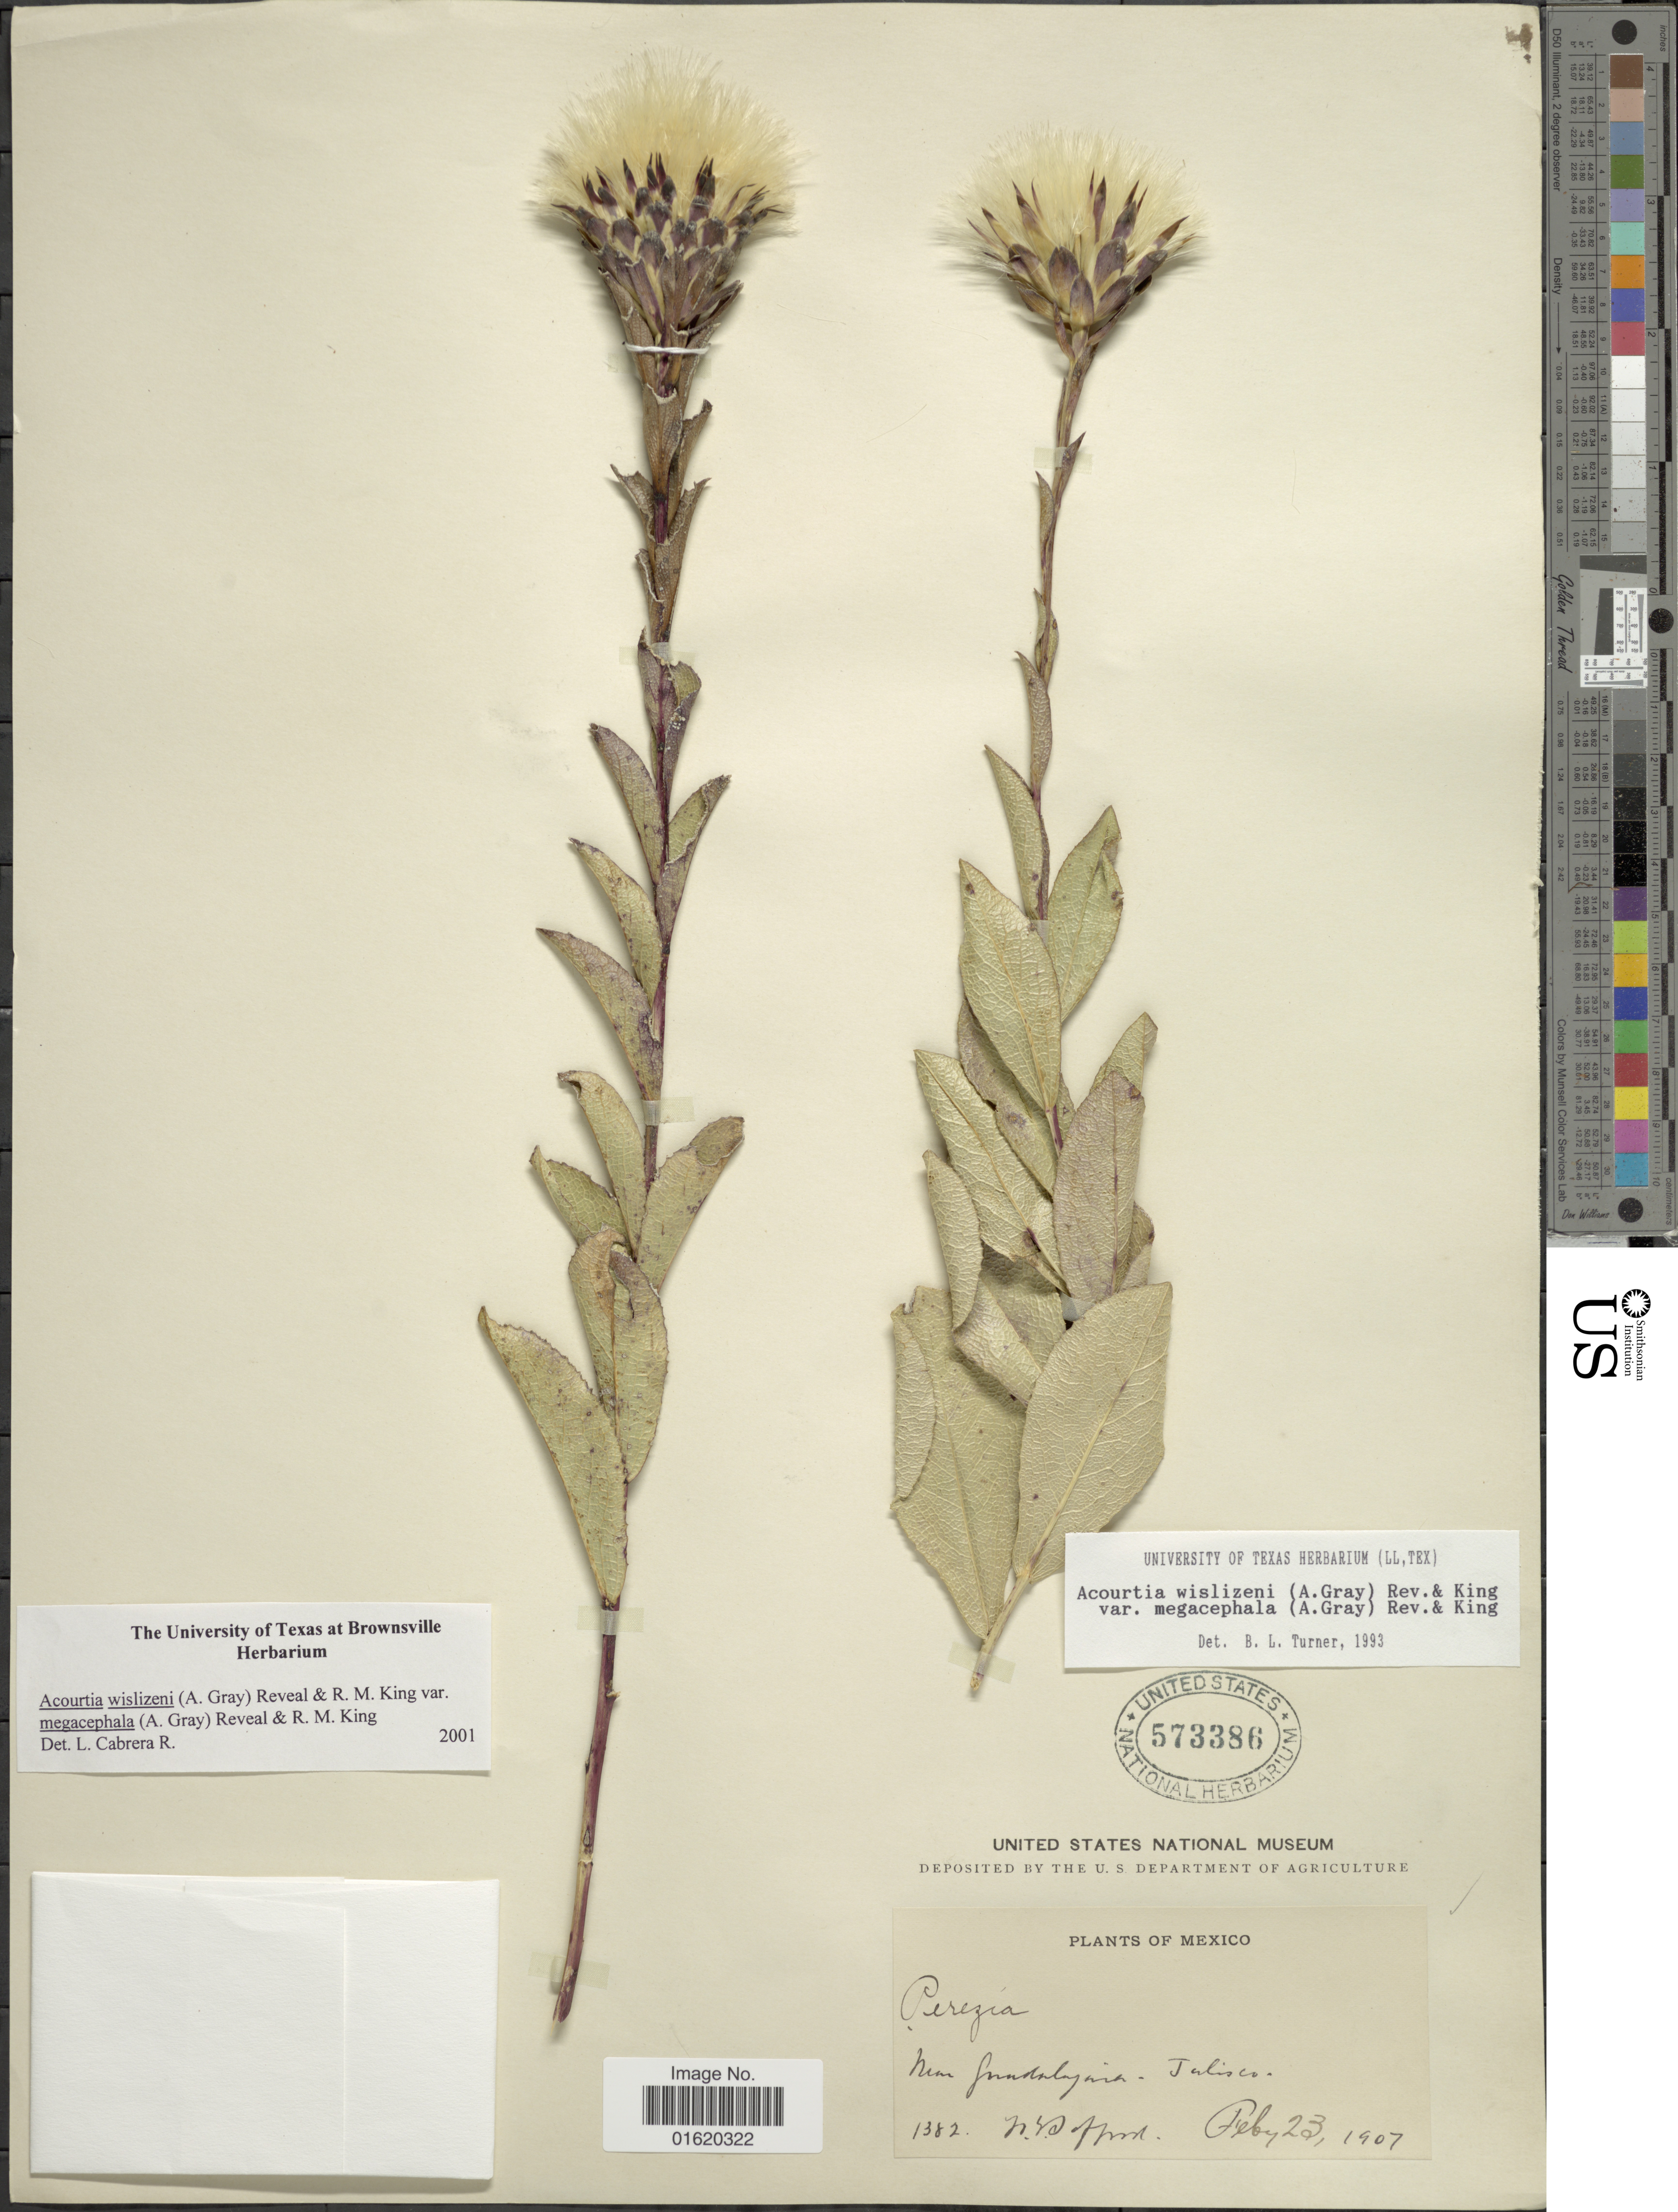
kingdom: Plantae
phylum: Tracheophyta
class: Magnoliopsida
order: Asterales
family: Asteraceae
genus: Acourtia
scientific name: Acourtia wislizenii var. megacephala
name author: (A. Gray) Reveal & R.M. King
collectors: N. Ford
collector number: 1382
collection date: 1907-02-23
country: Mexico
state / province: Jalisco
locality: Near Guadalajara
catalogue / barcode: US 573386